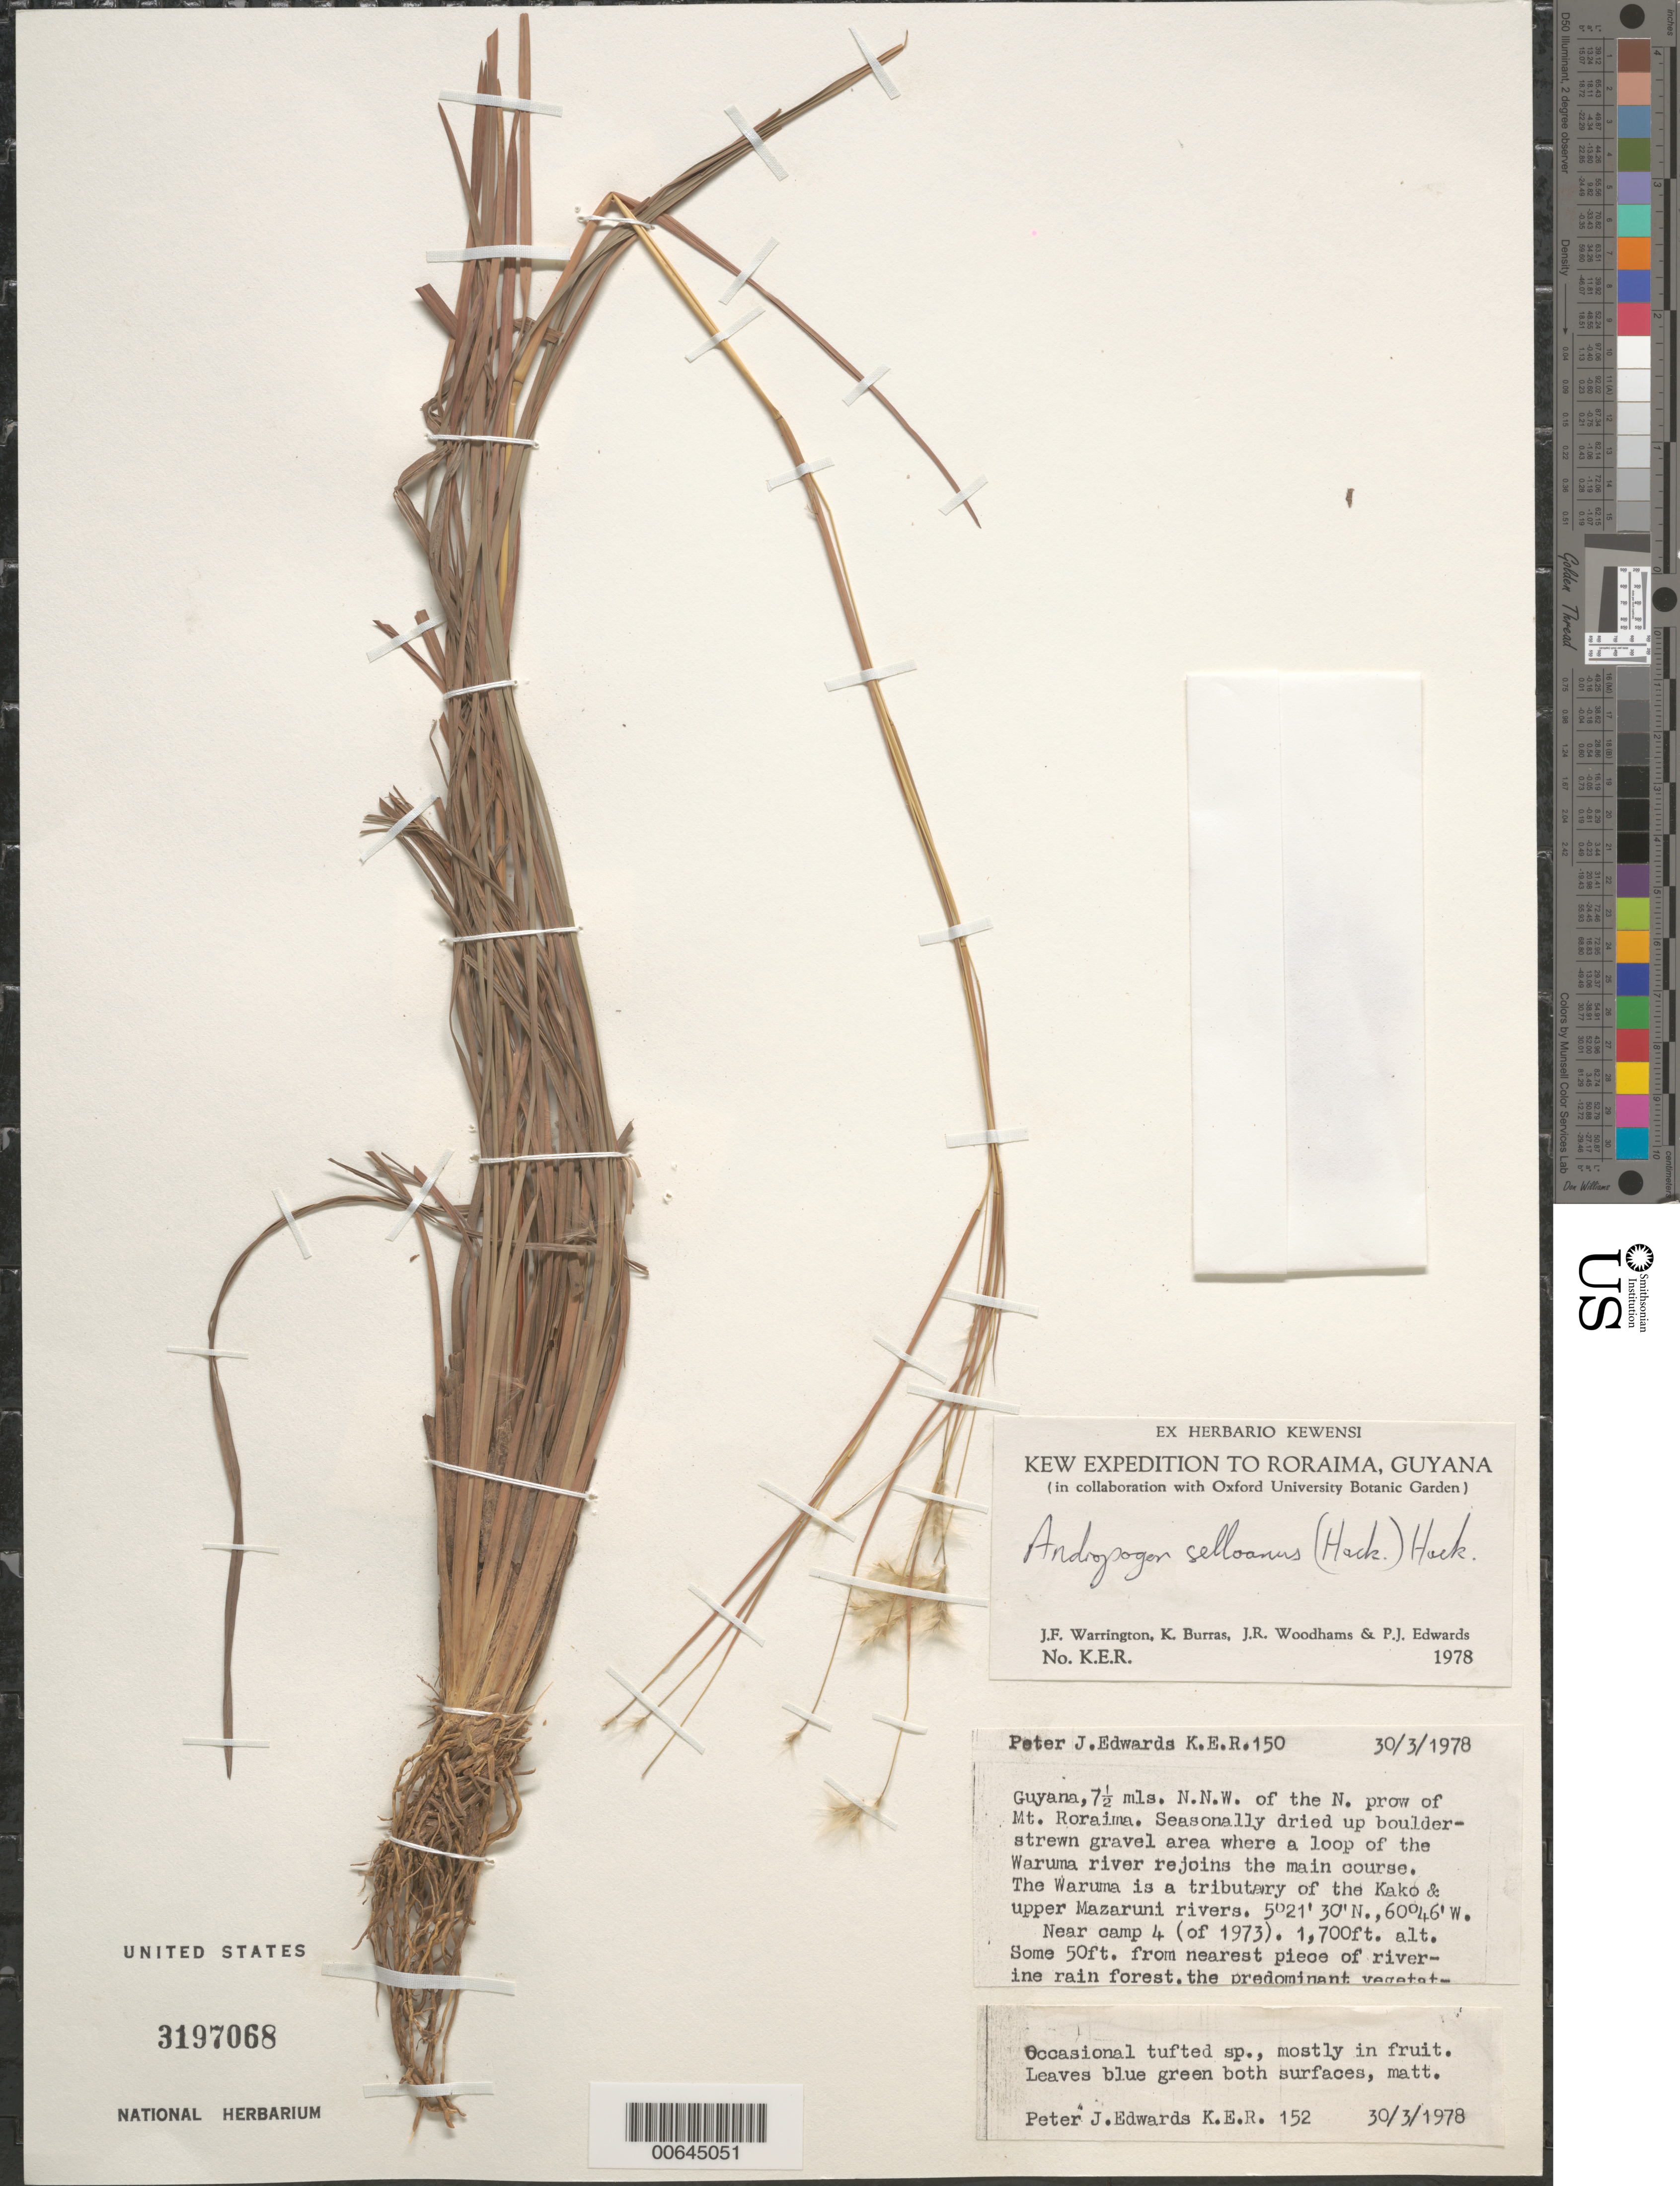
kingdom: Plantae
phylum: Tracheophyta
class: Liliopsida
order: Poales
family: Poaceae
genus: Andropogon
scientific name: Andropogon selloanus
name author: (Hack.) Hack.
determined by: Judziewicz, E. J.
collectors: J. Warrington, K. Burras, J. Woodhams & P. Edwards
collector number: KER 152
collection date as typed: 30-Mar-78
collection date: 1978-03-30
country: Guyana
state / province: Cuyuni-Mazaruni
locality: Mt. Roraima, 7.5 miles NNW of N prow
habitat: Seasonally dried up boulder-strewn gravel area where a loop of the Waruma river rejoins the main course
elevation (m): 510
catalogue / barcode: US 3197068